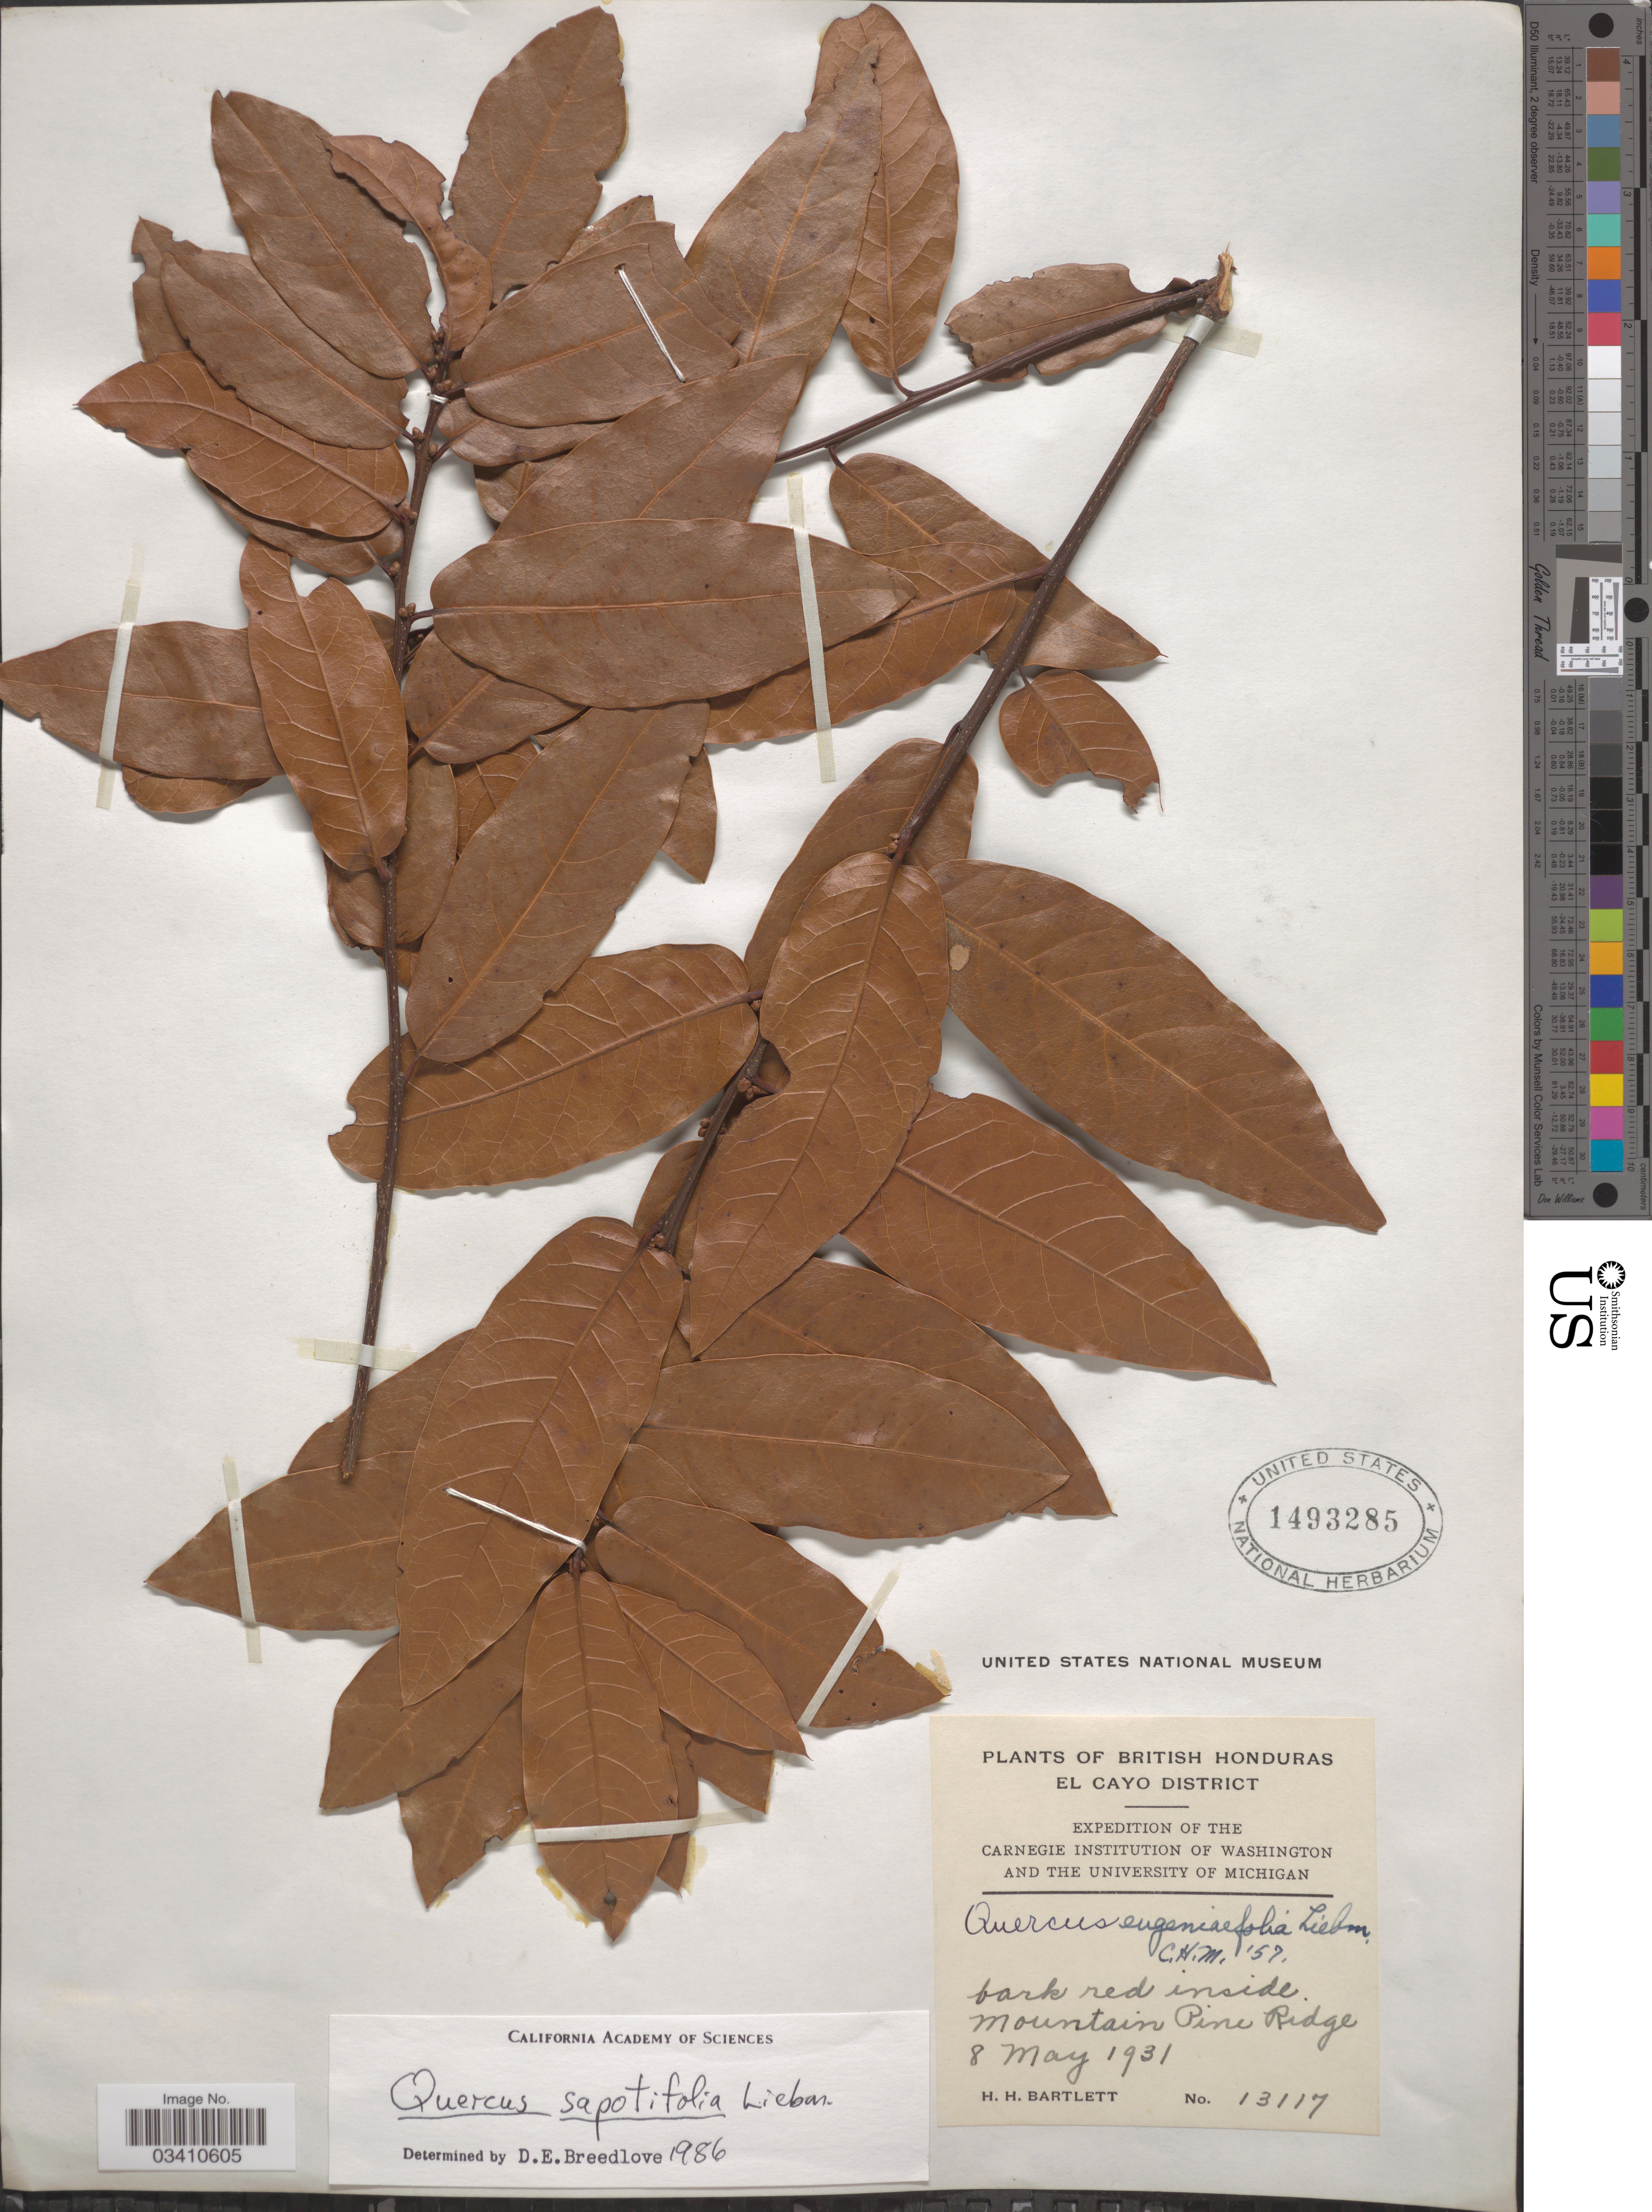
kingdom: Plantae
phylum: Tracheophyta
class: Magnoliopsida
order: Fagales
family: Fagaceae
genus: Quercus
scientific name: Quercus sapotaefolia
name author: Liebm.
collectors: H. H. Bartlett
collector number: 13117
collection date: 1931-05-08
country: Belize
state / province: Cayo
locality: British Honduras. El Cayo District. Mountain Pine Ridge.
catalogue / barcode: US 1493285